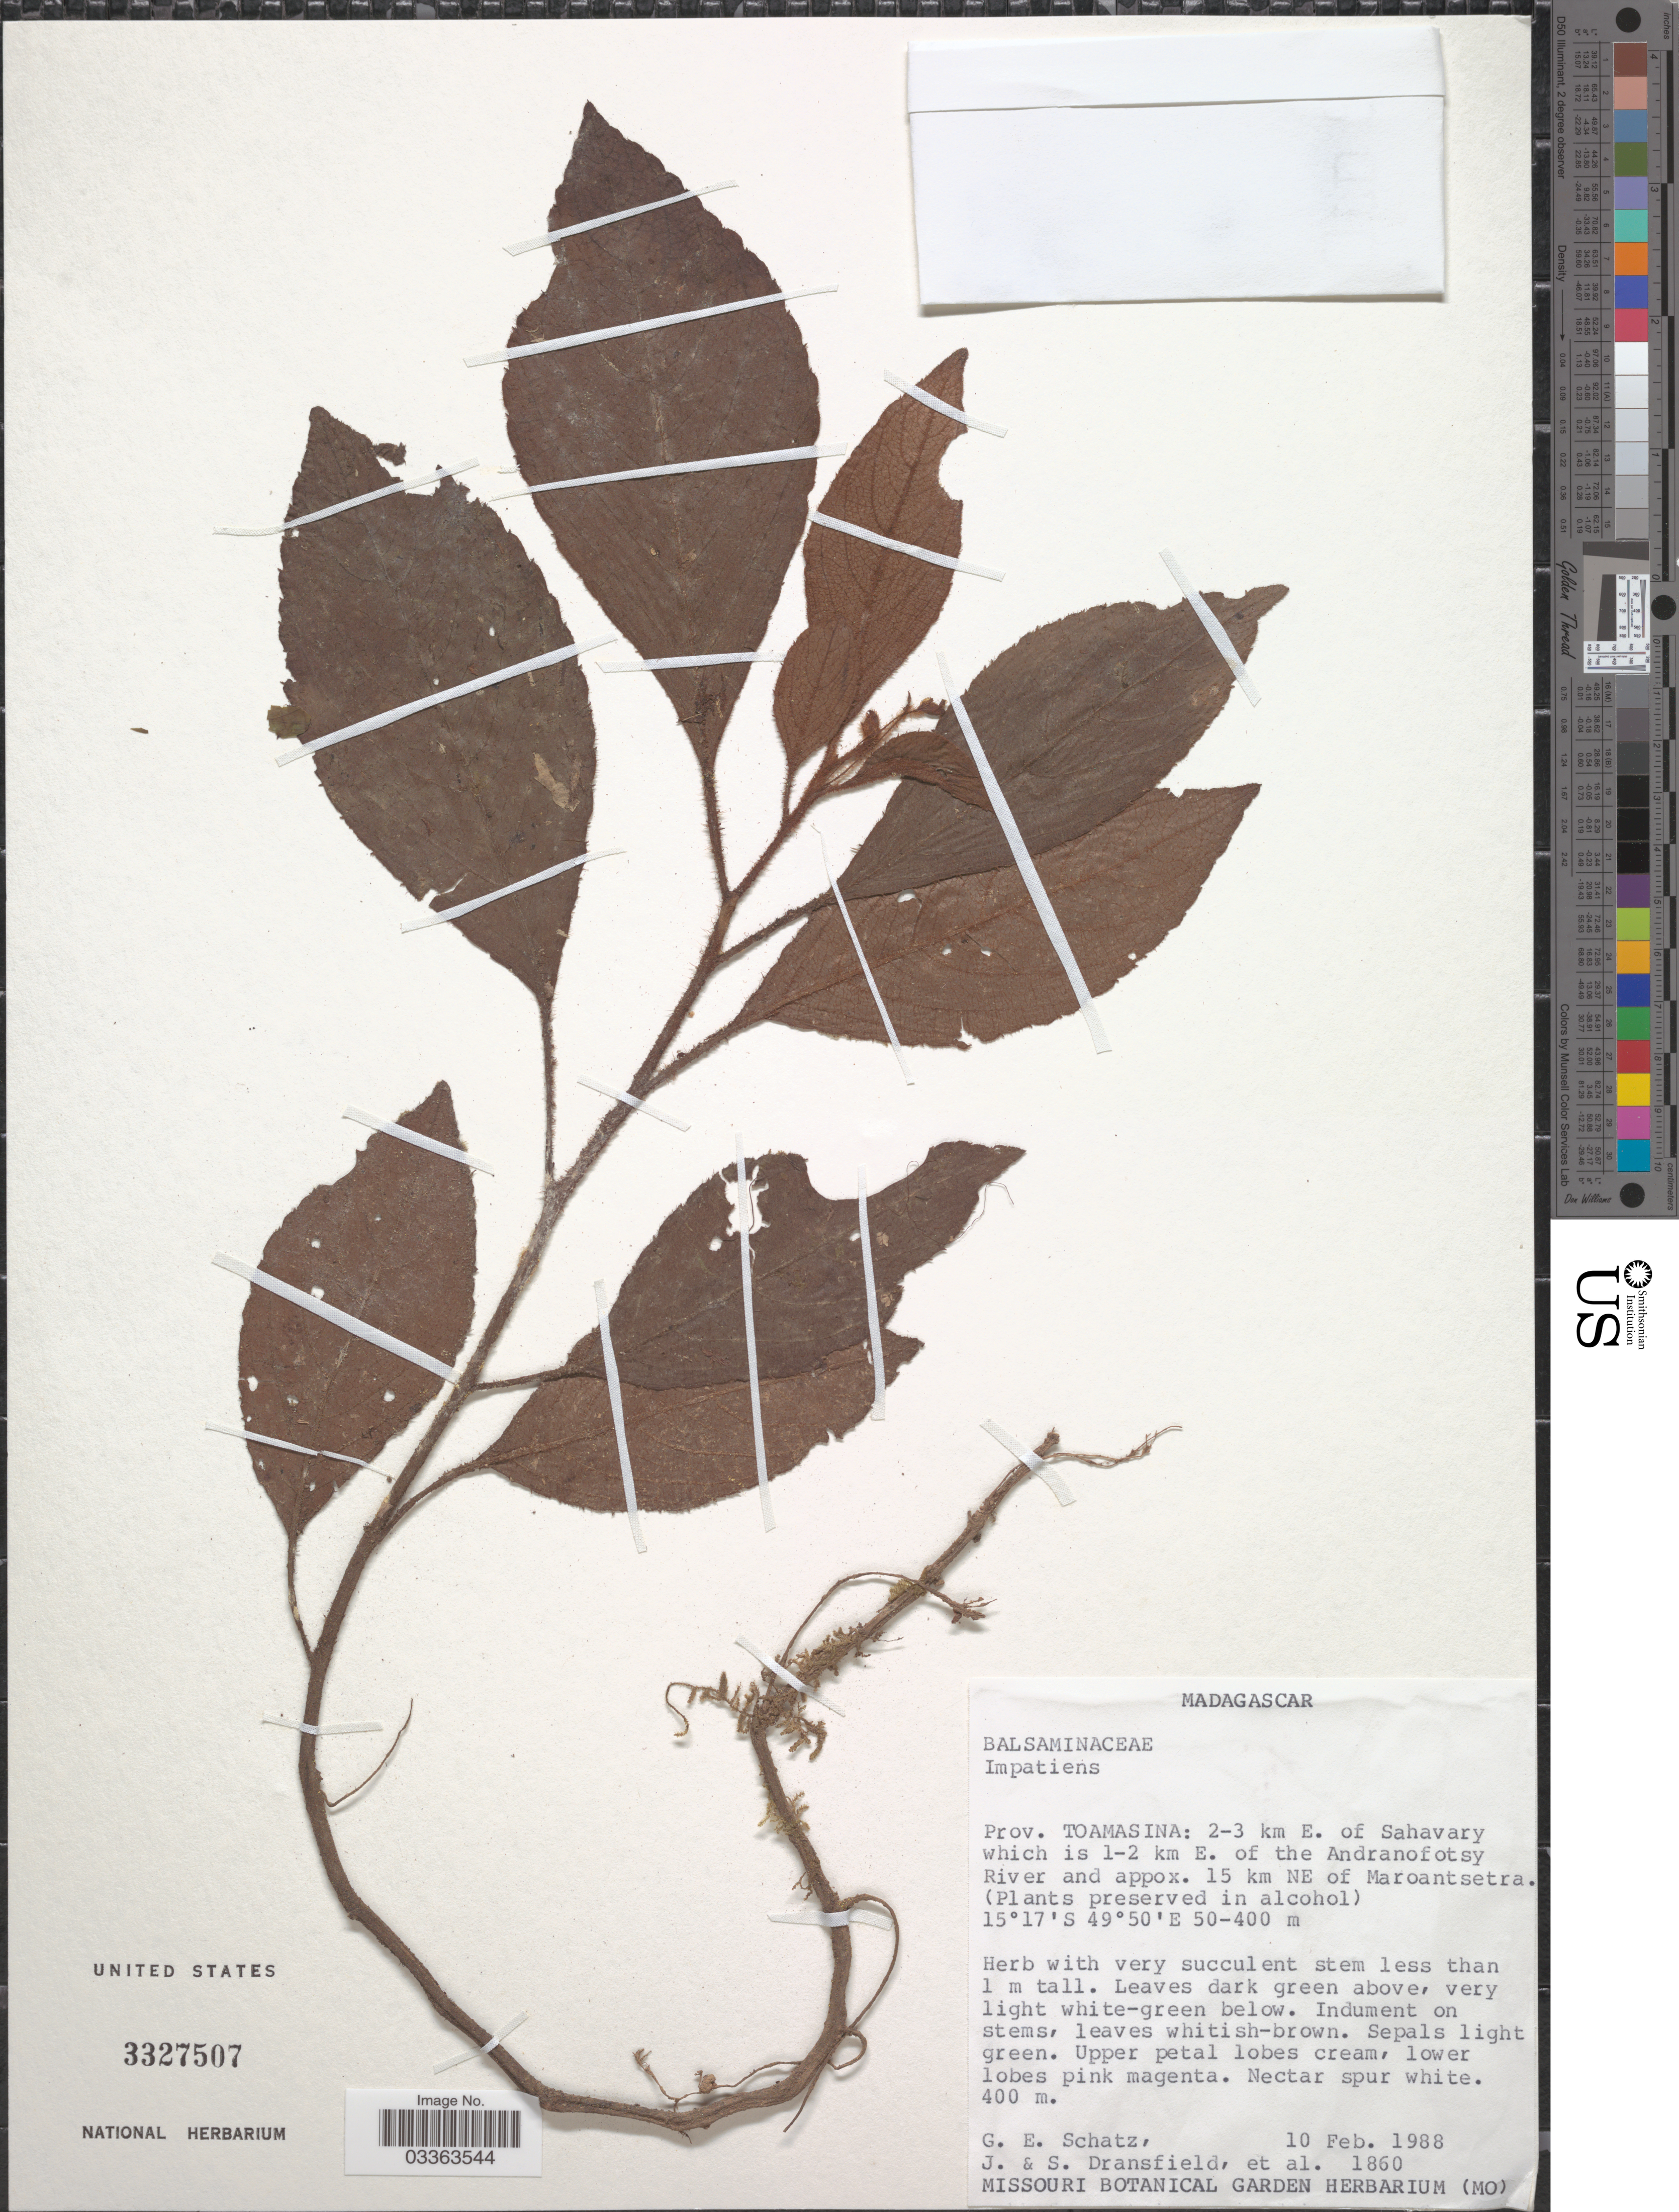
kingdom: Plantae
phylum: Tracheophyta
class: Magnoliopsida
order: Ericales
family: Balsaminaceae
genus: Impatiens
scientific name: Impatiens sp.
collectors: G. Schatz, J. Dransfield, S. Dransfield & et al.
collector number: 1860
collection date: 1988-02-10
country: Madagascar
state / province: Analanjirofo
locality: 2-3 km E. of Sahavary which is 1-2 km E. of the Andranofotsy River and appox. 15 km NE of Maroantsetra.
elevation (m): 50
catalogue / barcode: US 3327507